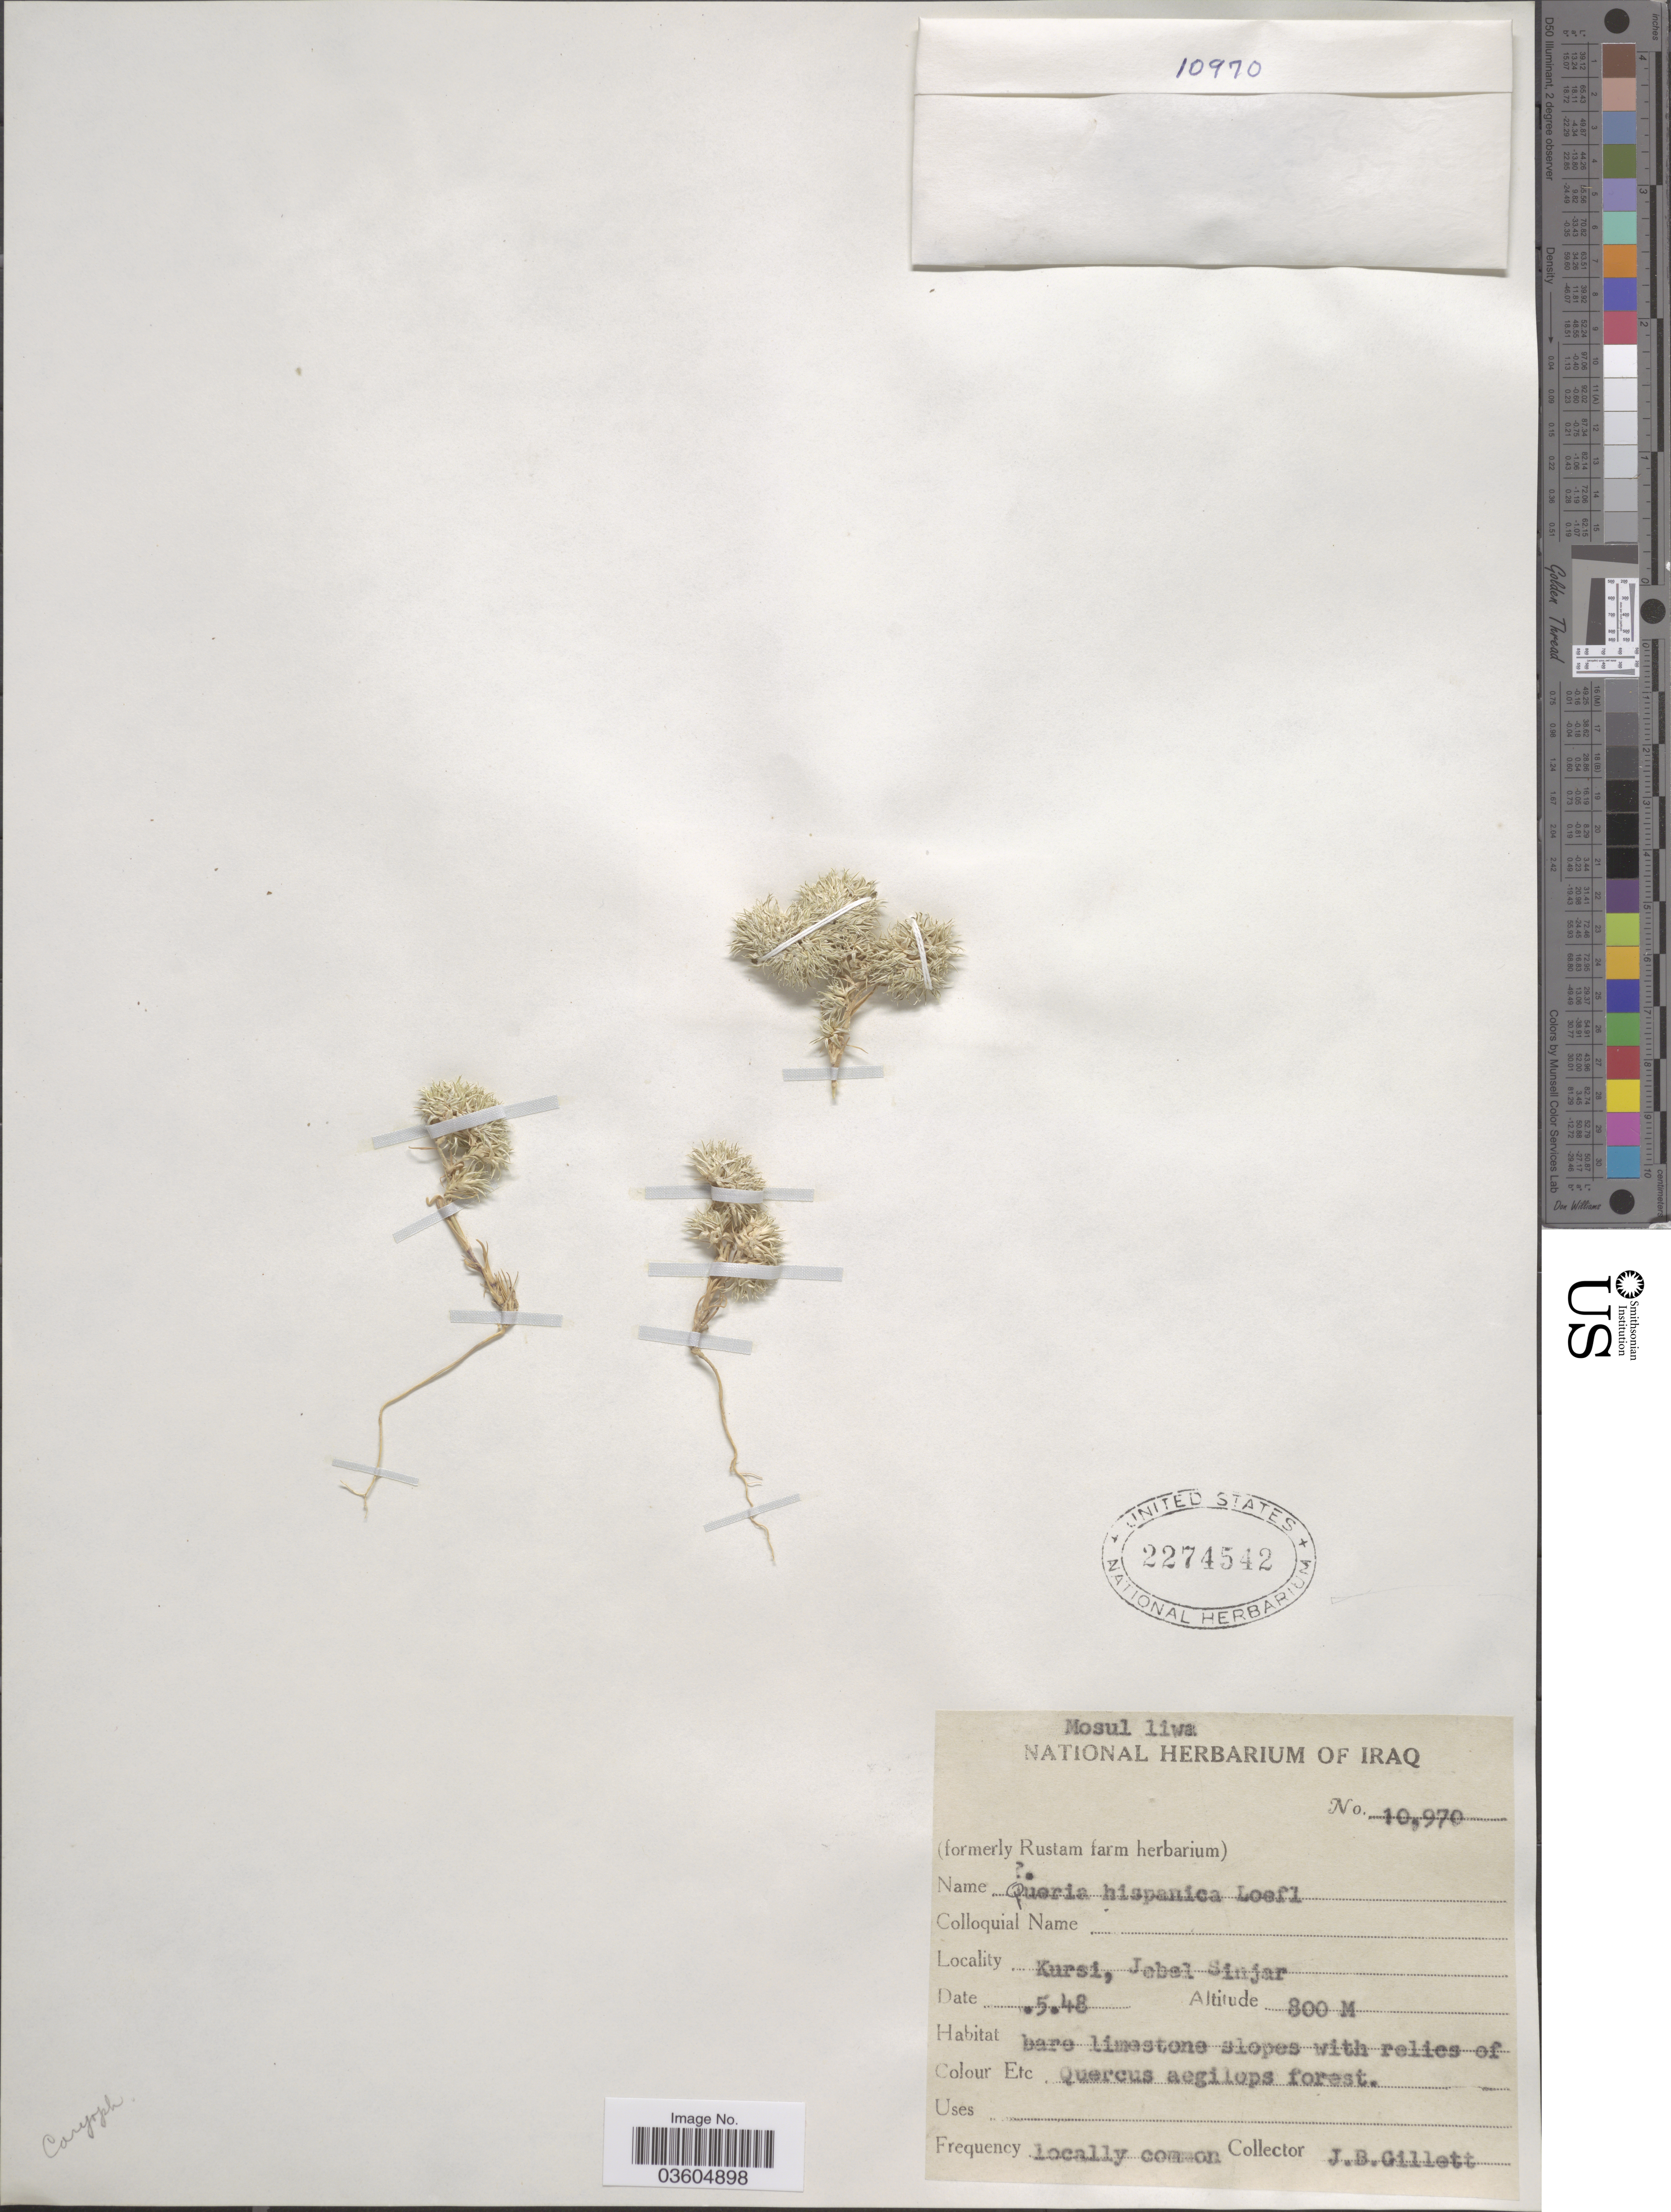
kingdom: Plantae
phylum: Tracheophyta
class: Magnoliopsida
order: Caryophyllales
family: Caryophyllaceae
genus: Minuartia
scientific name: Minuartia hamata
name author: (Hausskn. & Bornm.) Mattf.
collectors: J. B. Gillett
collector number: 10970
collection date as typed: Transcribed d/m/y: /5/48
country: Iraq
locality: Mosul liwa. Kursi, Jebel Sinjar.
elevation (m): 800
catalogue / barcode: US 2274542